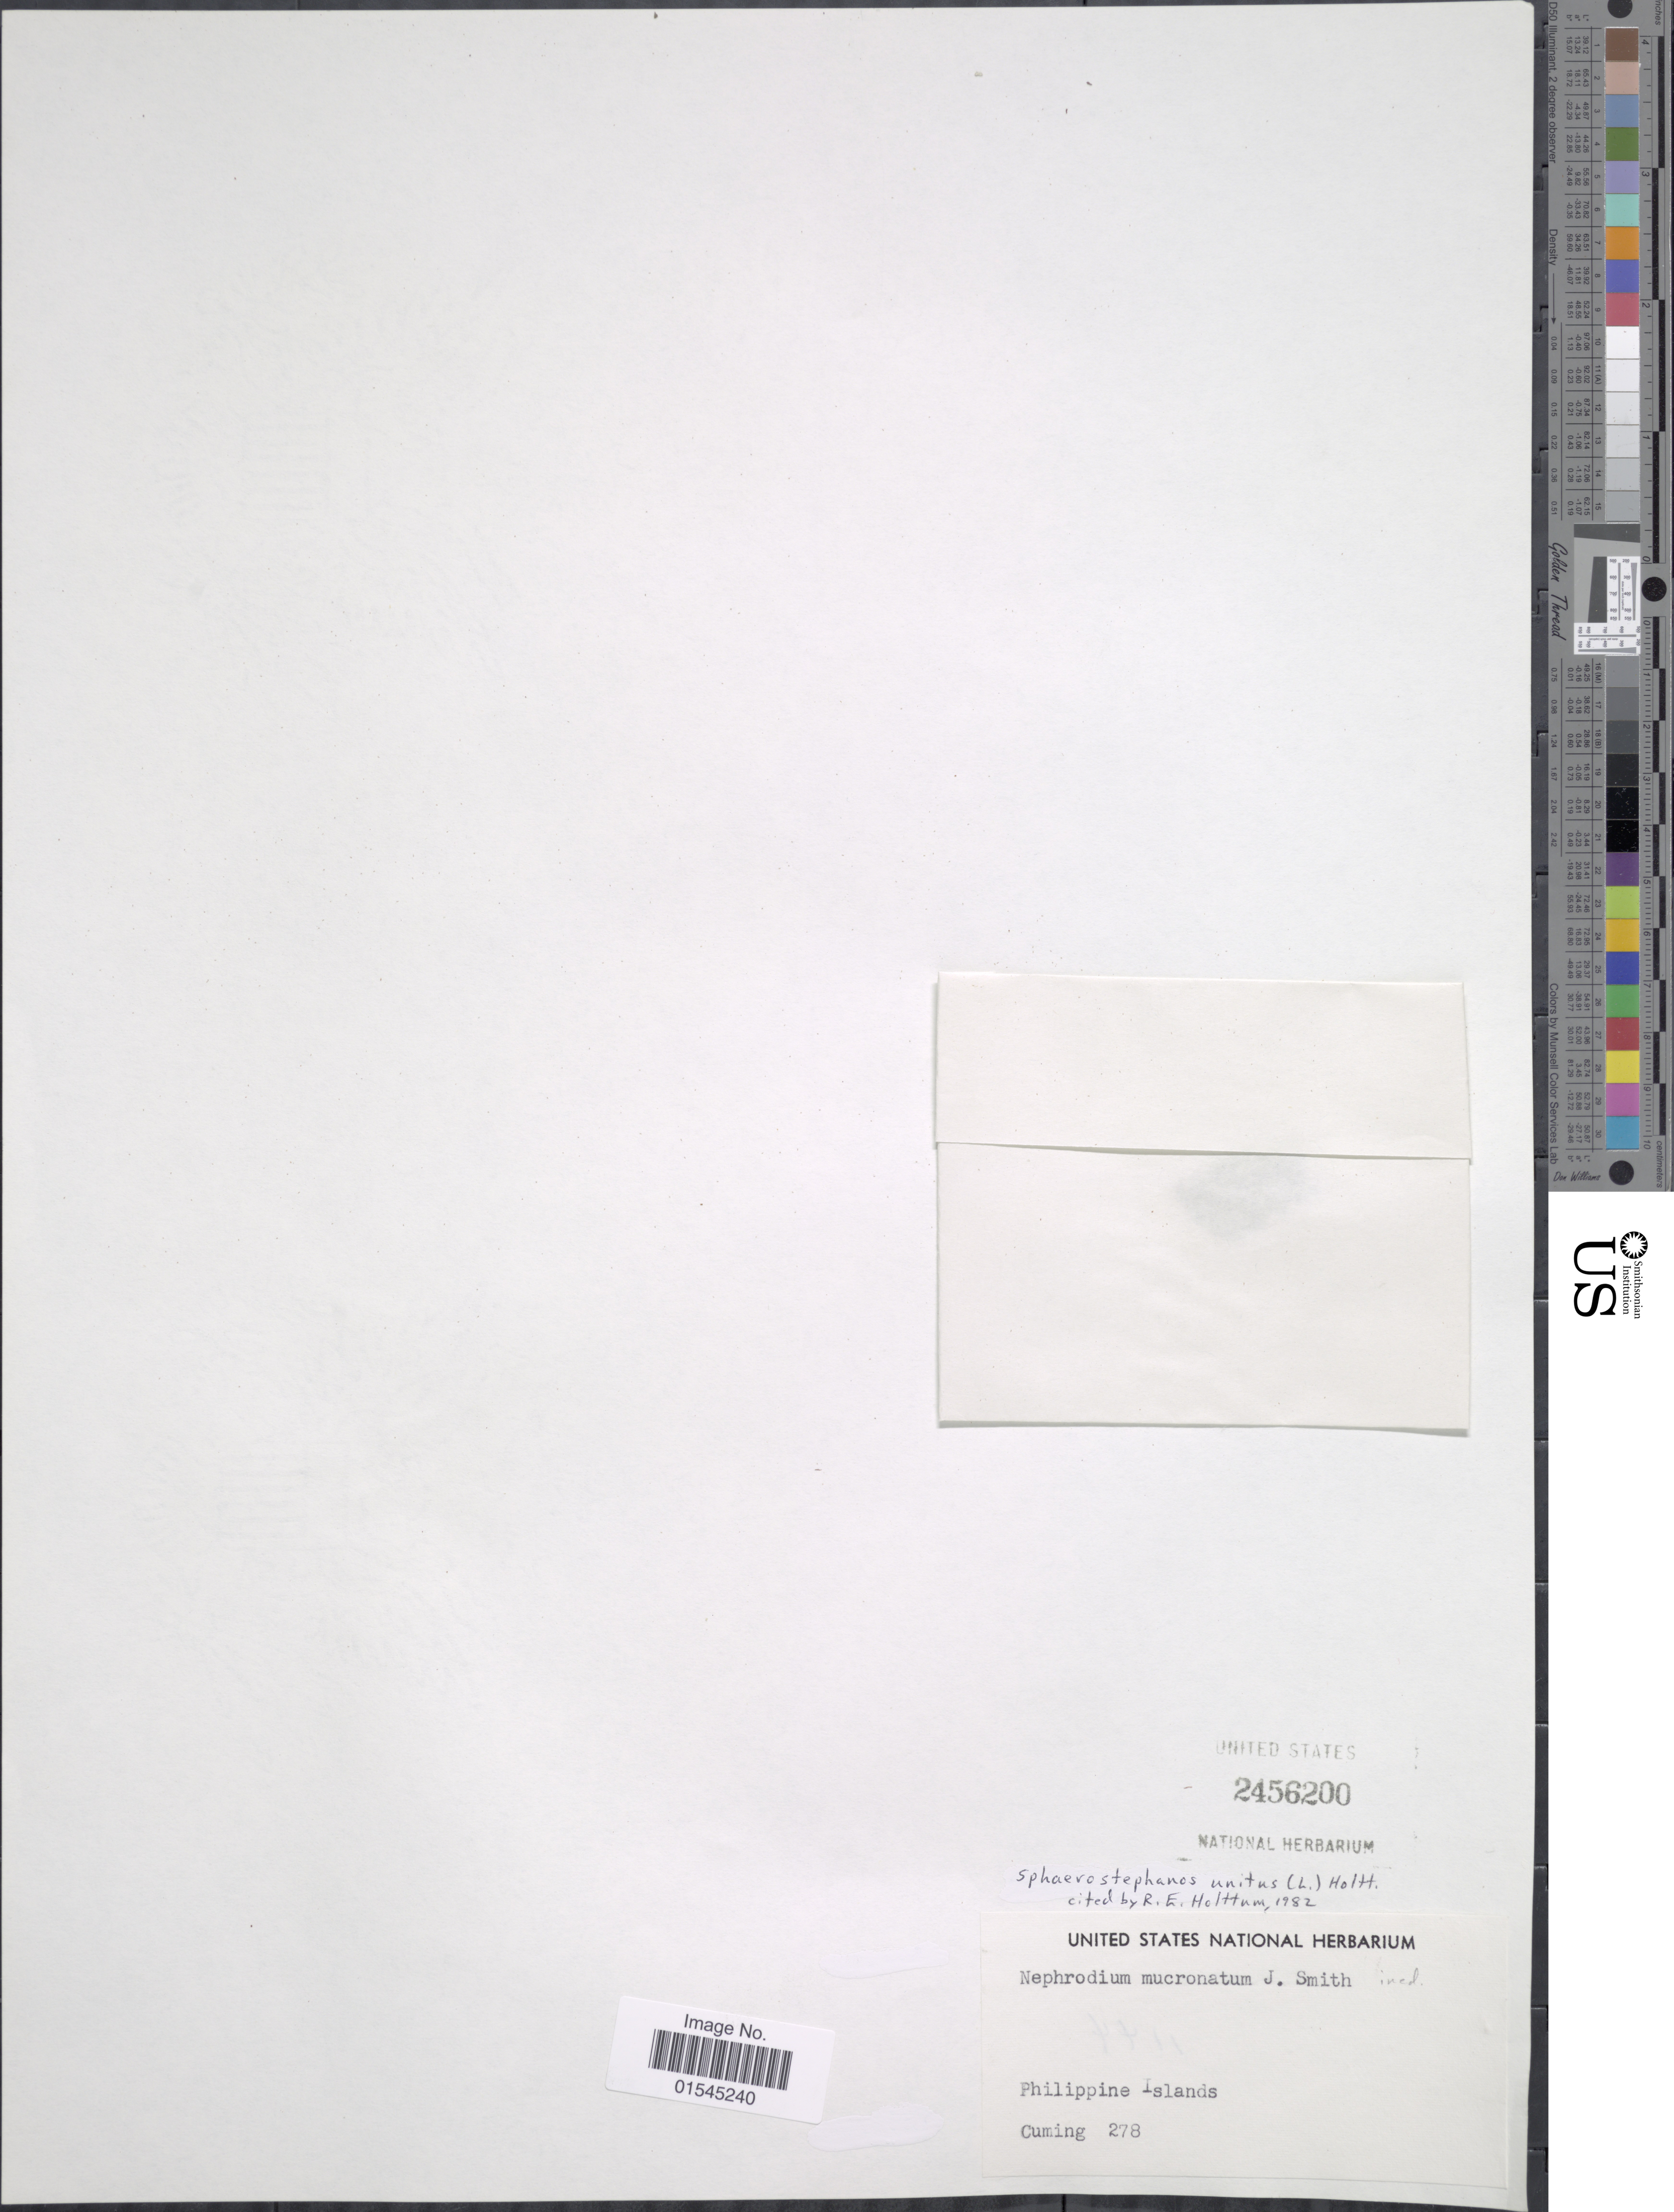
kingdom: Plantae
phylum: Tracheophyta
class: Polypodiopsida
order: Polypodiales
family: Thelypteridaceae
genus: Sphaerostephanos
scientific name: Sphaerostephanos unitus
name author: (L.) Holttum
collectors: -. Cuming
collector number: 278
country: Philippines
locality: Philippine Islands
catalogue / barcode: US 2456200